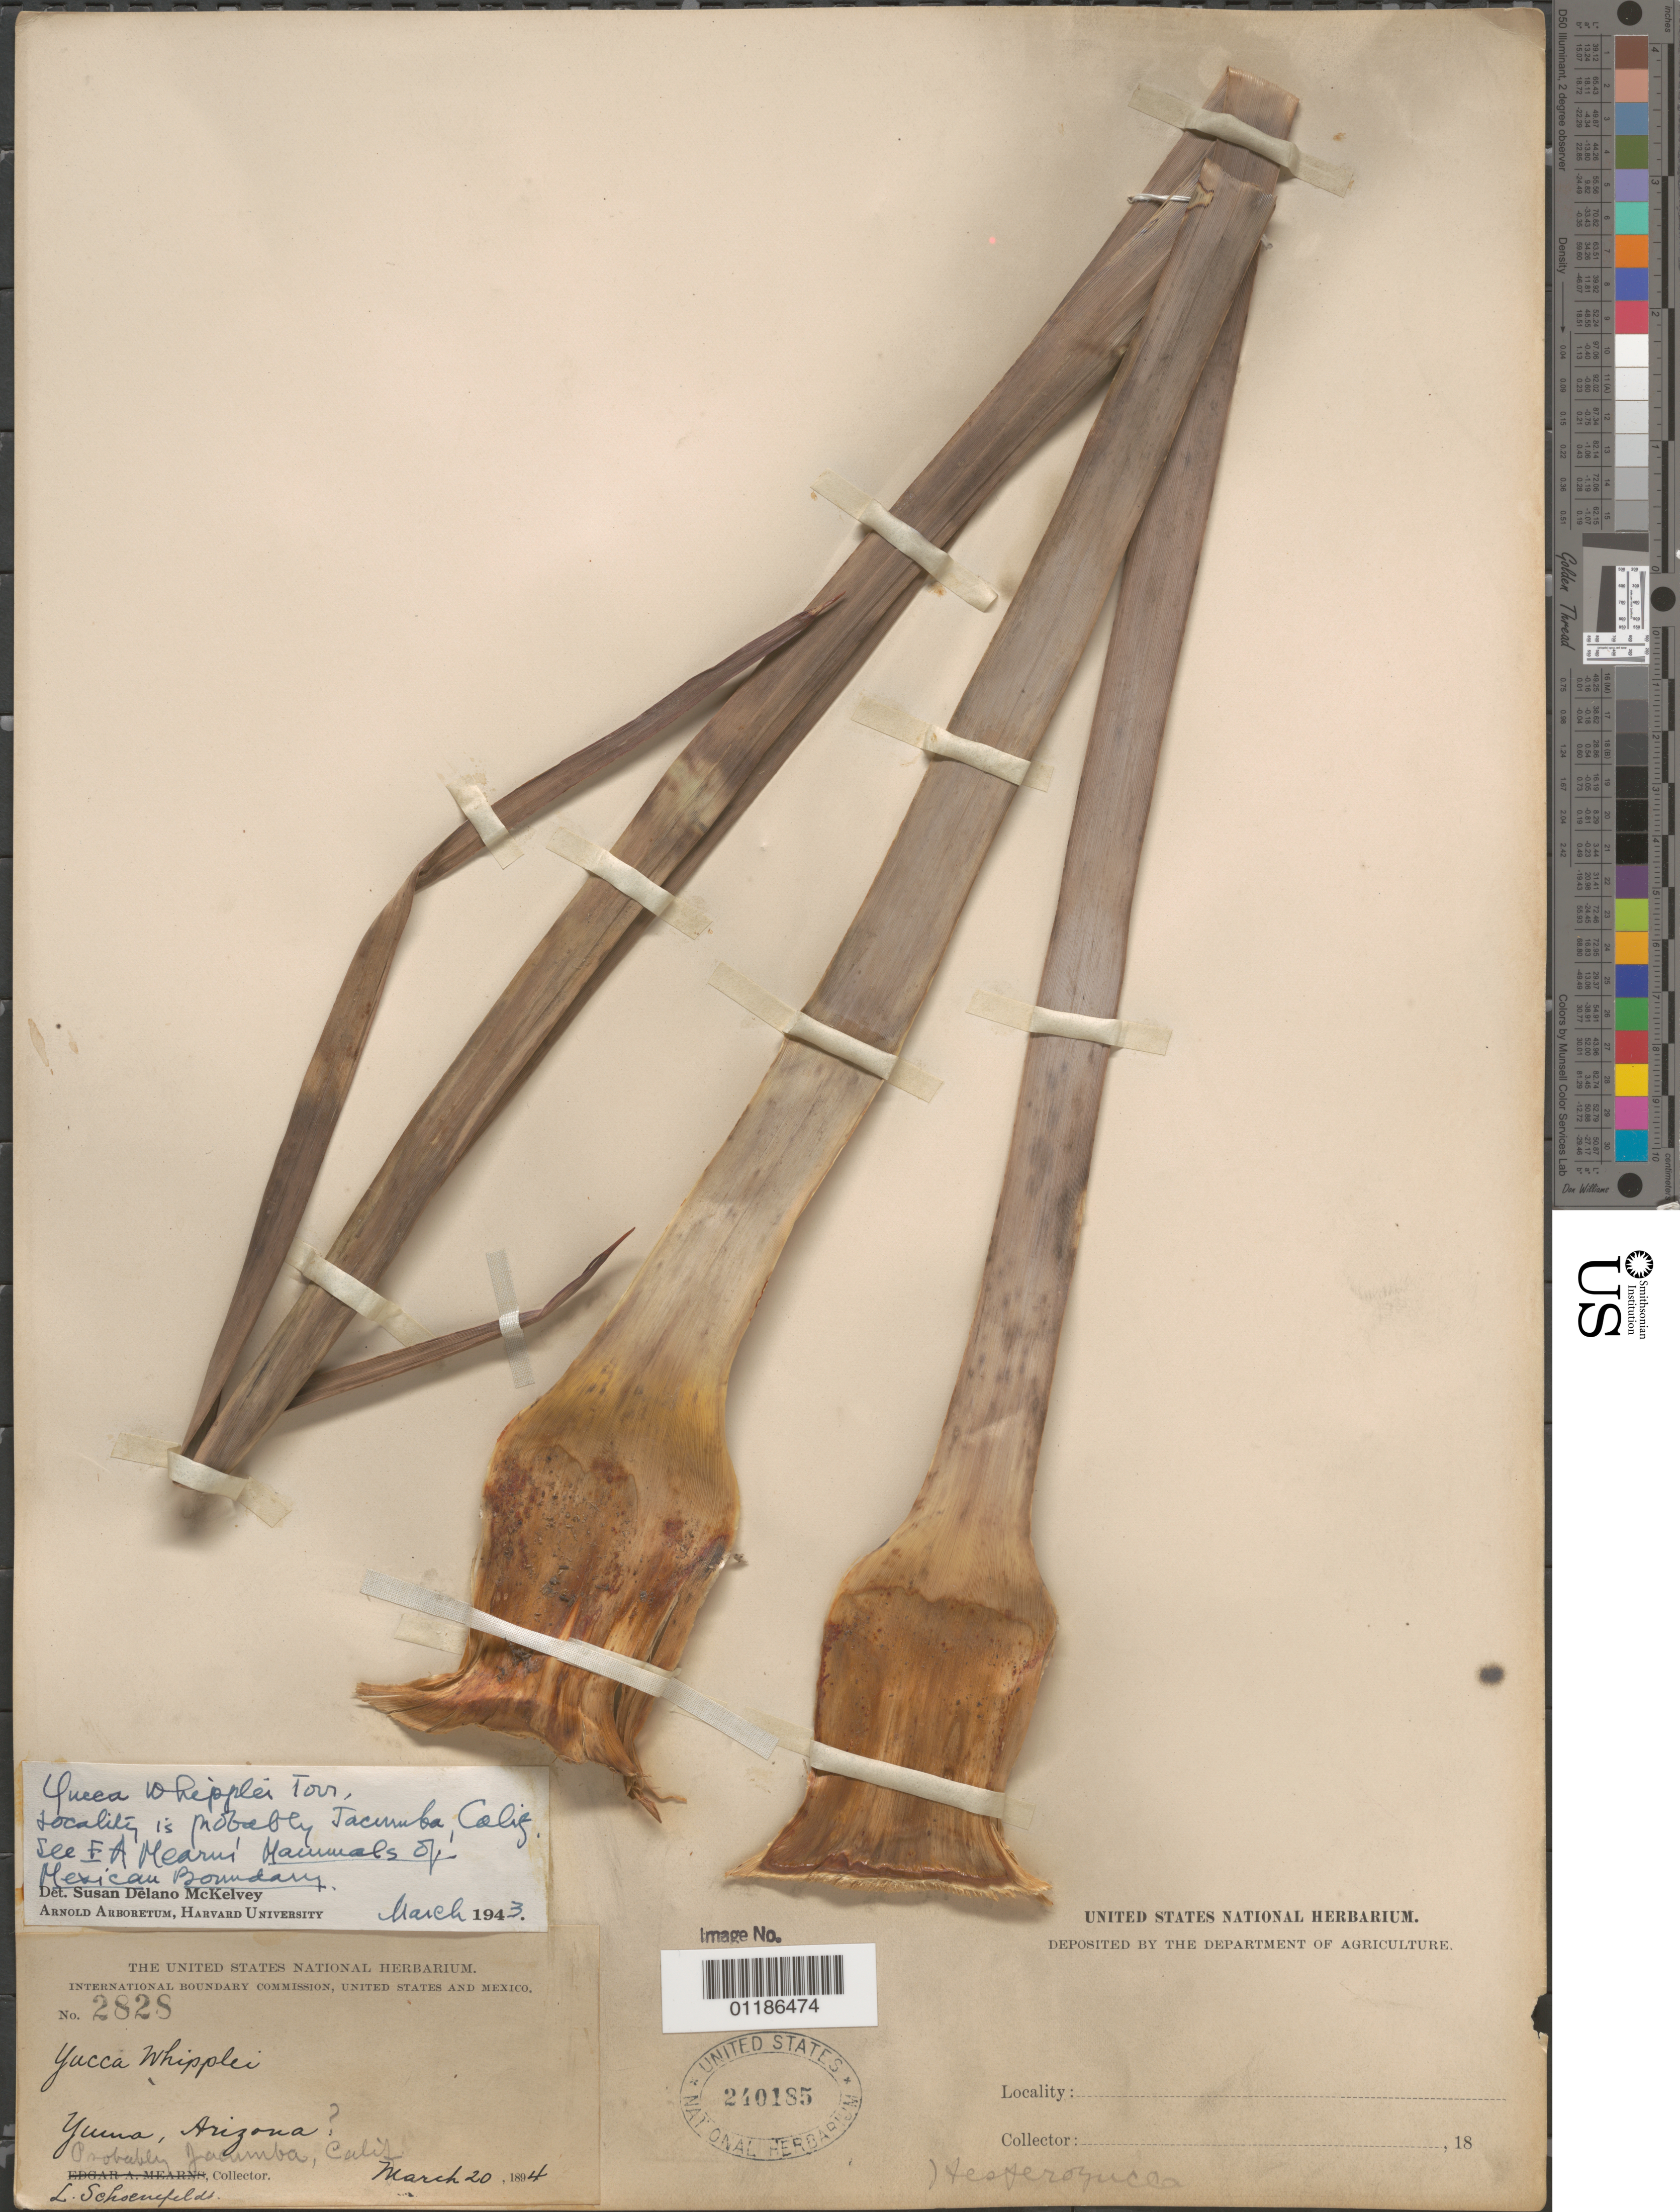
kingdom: Plantae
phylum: Tracheophyta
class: Liliopsida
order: Asparagales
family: Asparagaceae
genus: Yucca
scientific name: Yucca whipplei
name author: Torr.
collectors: L. Schoenfeldt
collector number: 2828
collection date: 1894-03-20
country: United States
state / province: Arizona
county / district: Yuma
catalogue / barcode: US 240185